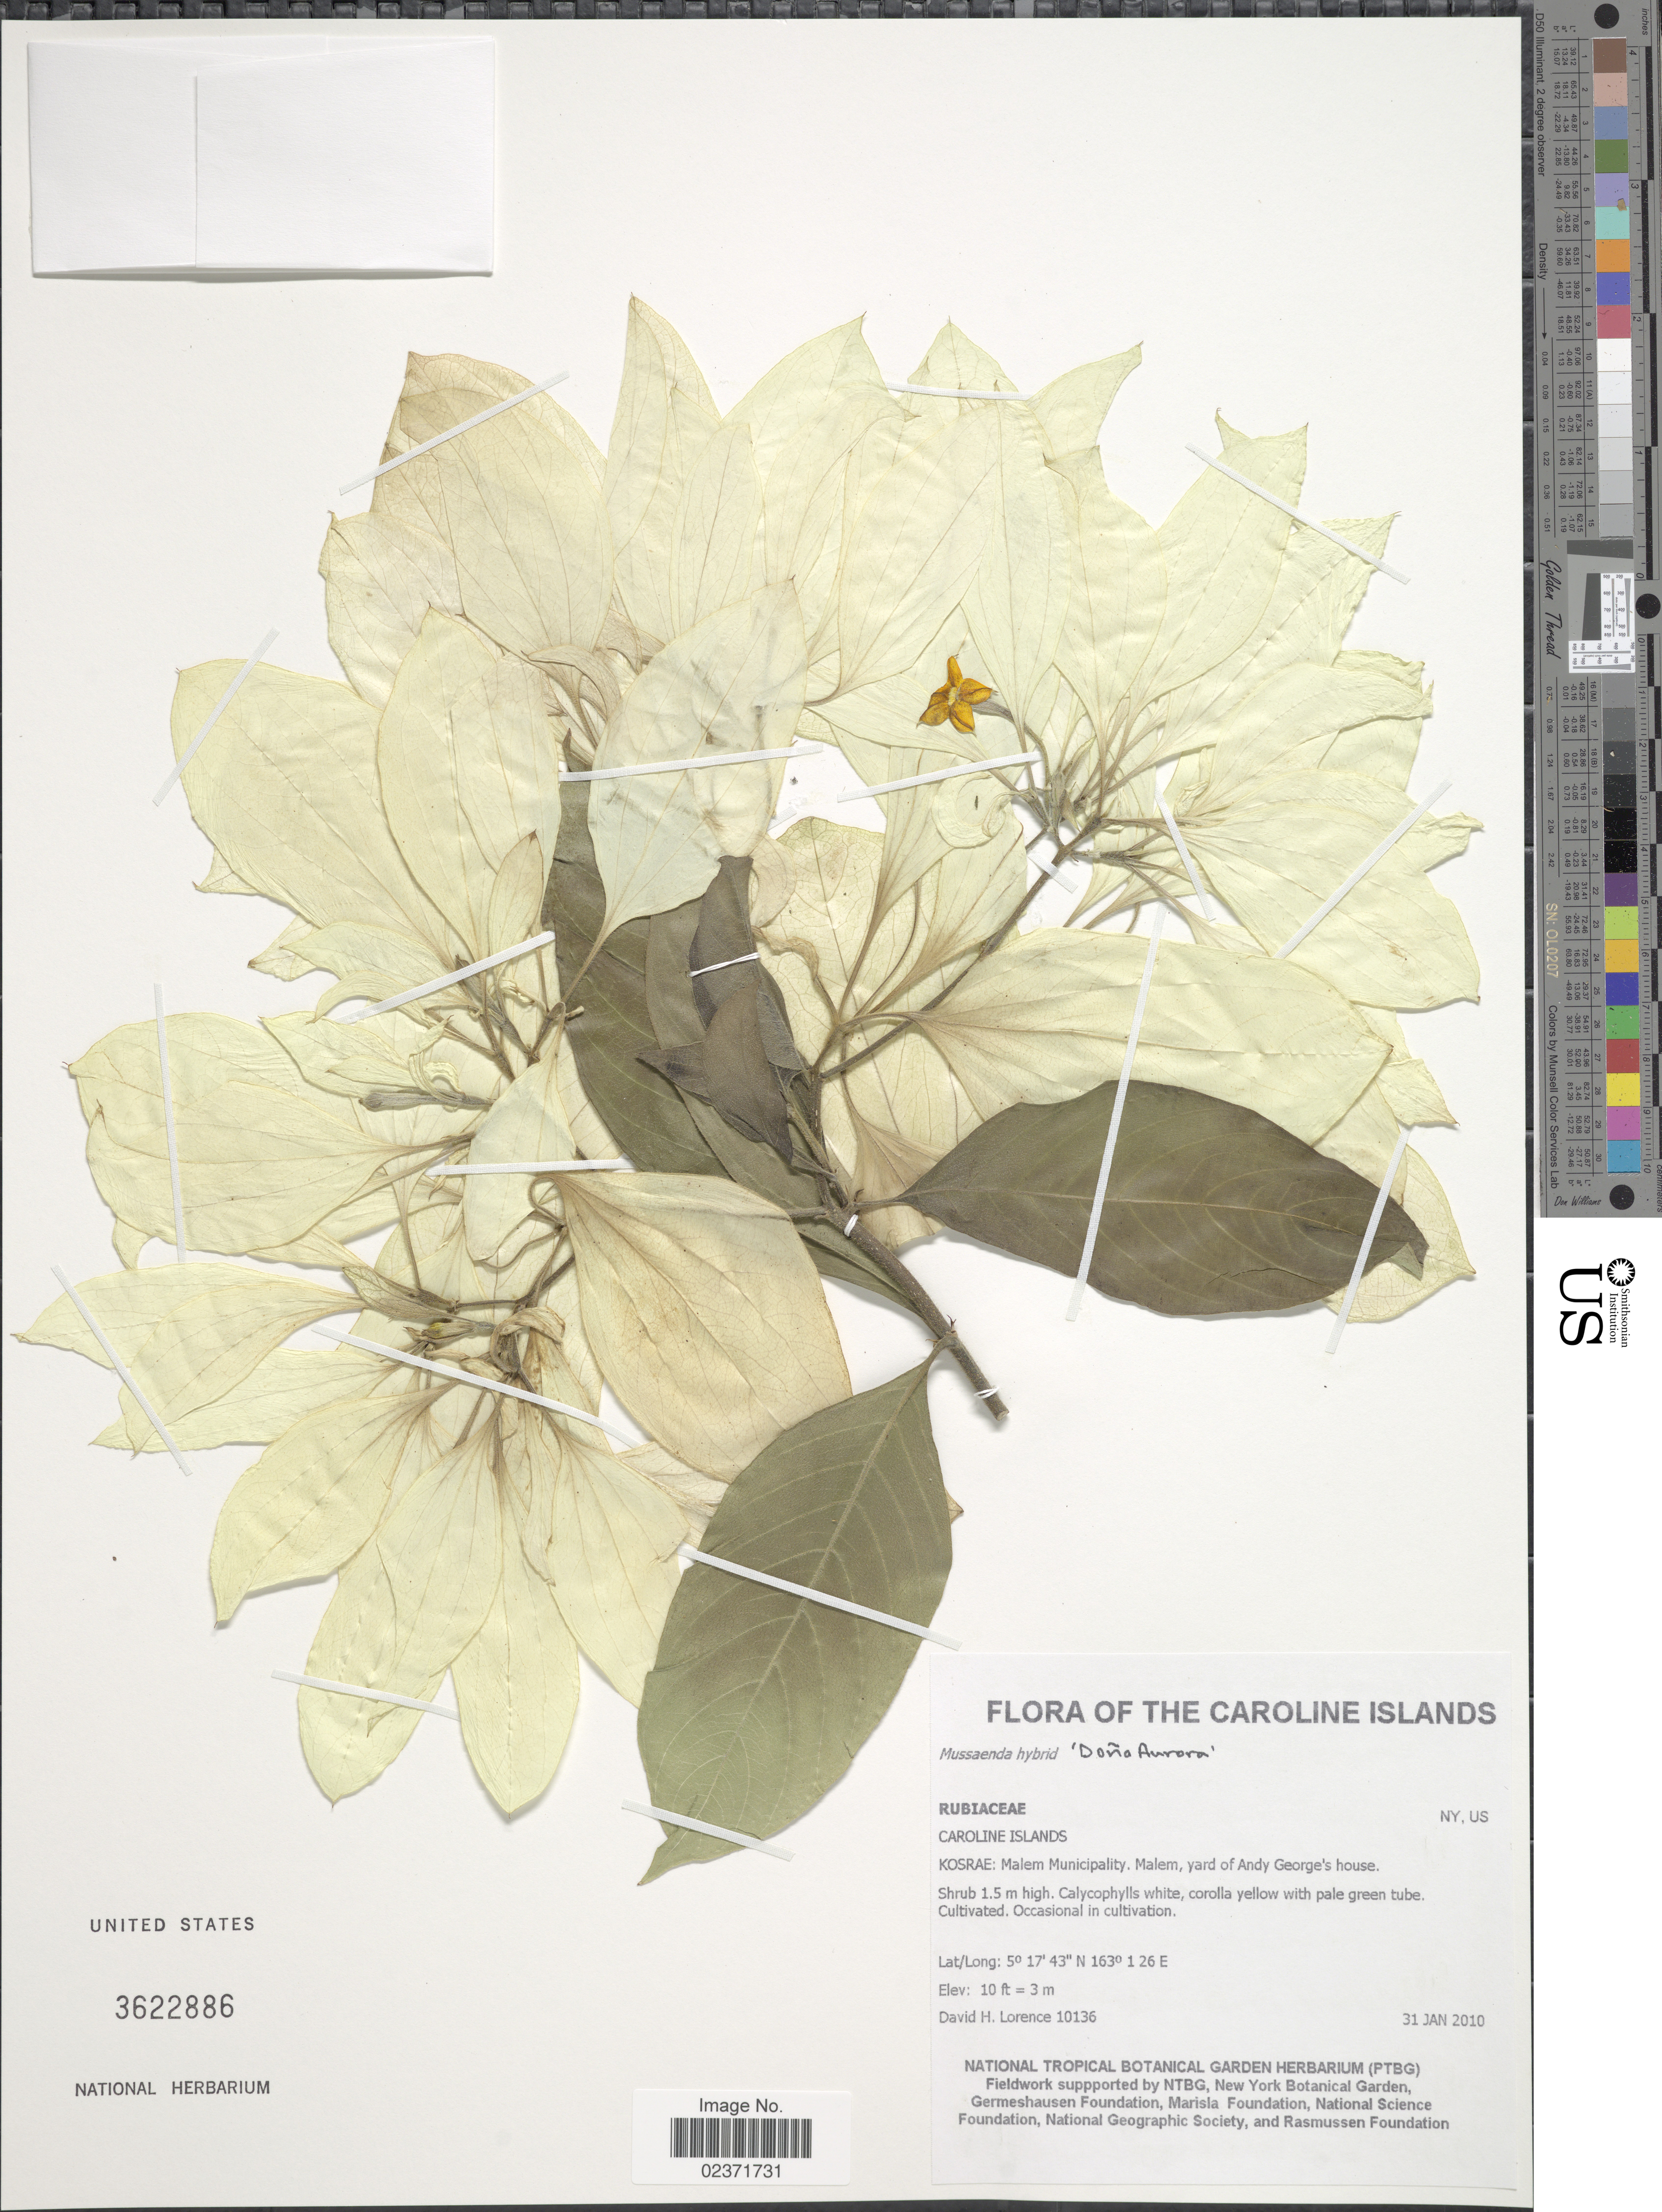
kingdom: Plantae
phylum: Tracheophyta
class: Magnoliopsida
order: Gentianales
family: Rubiaceae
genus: Mussaenda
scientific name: Mussaenda 'Dona Aurora'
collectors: D. Lorence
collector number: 10136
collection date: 2010-01-31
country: Micronesia, Federated States of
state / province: Kosrae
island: Kosrae [Kusaie]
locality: Malem Municipality. Malem, yard of Andy George's house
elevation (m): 3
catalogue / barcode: US 3622886